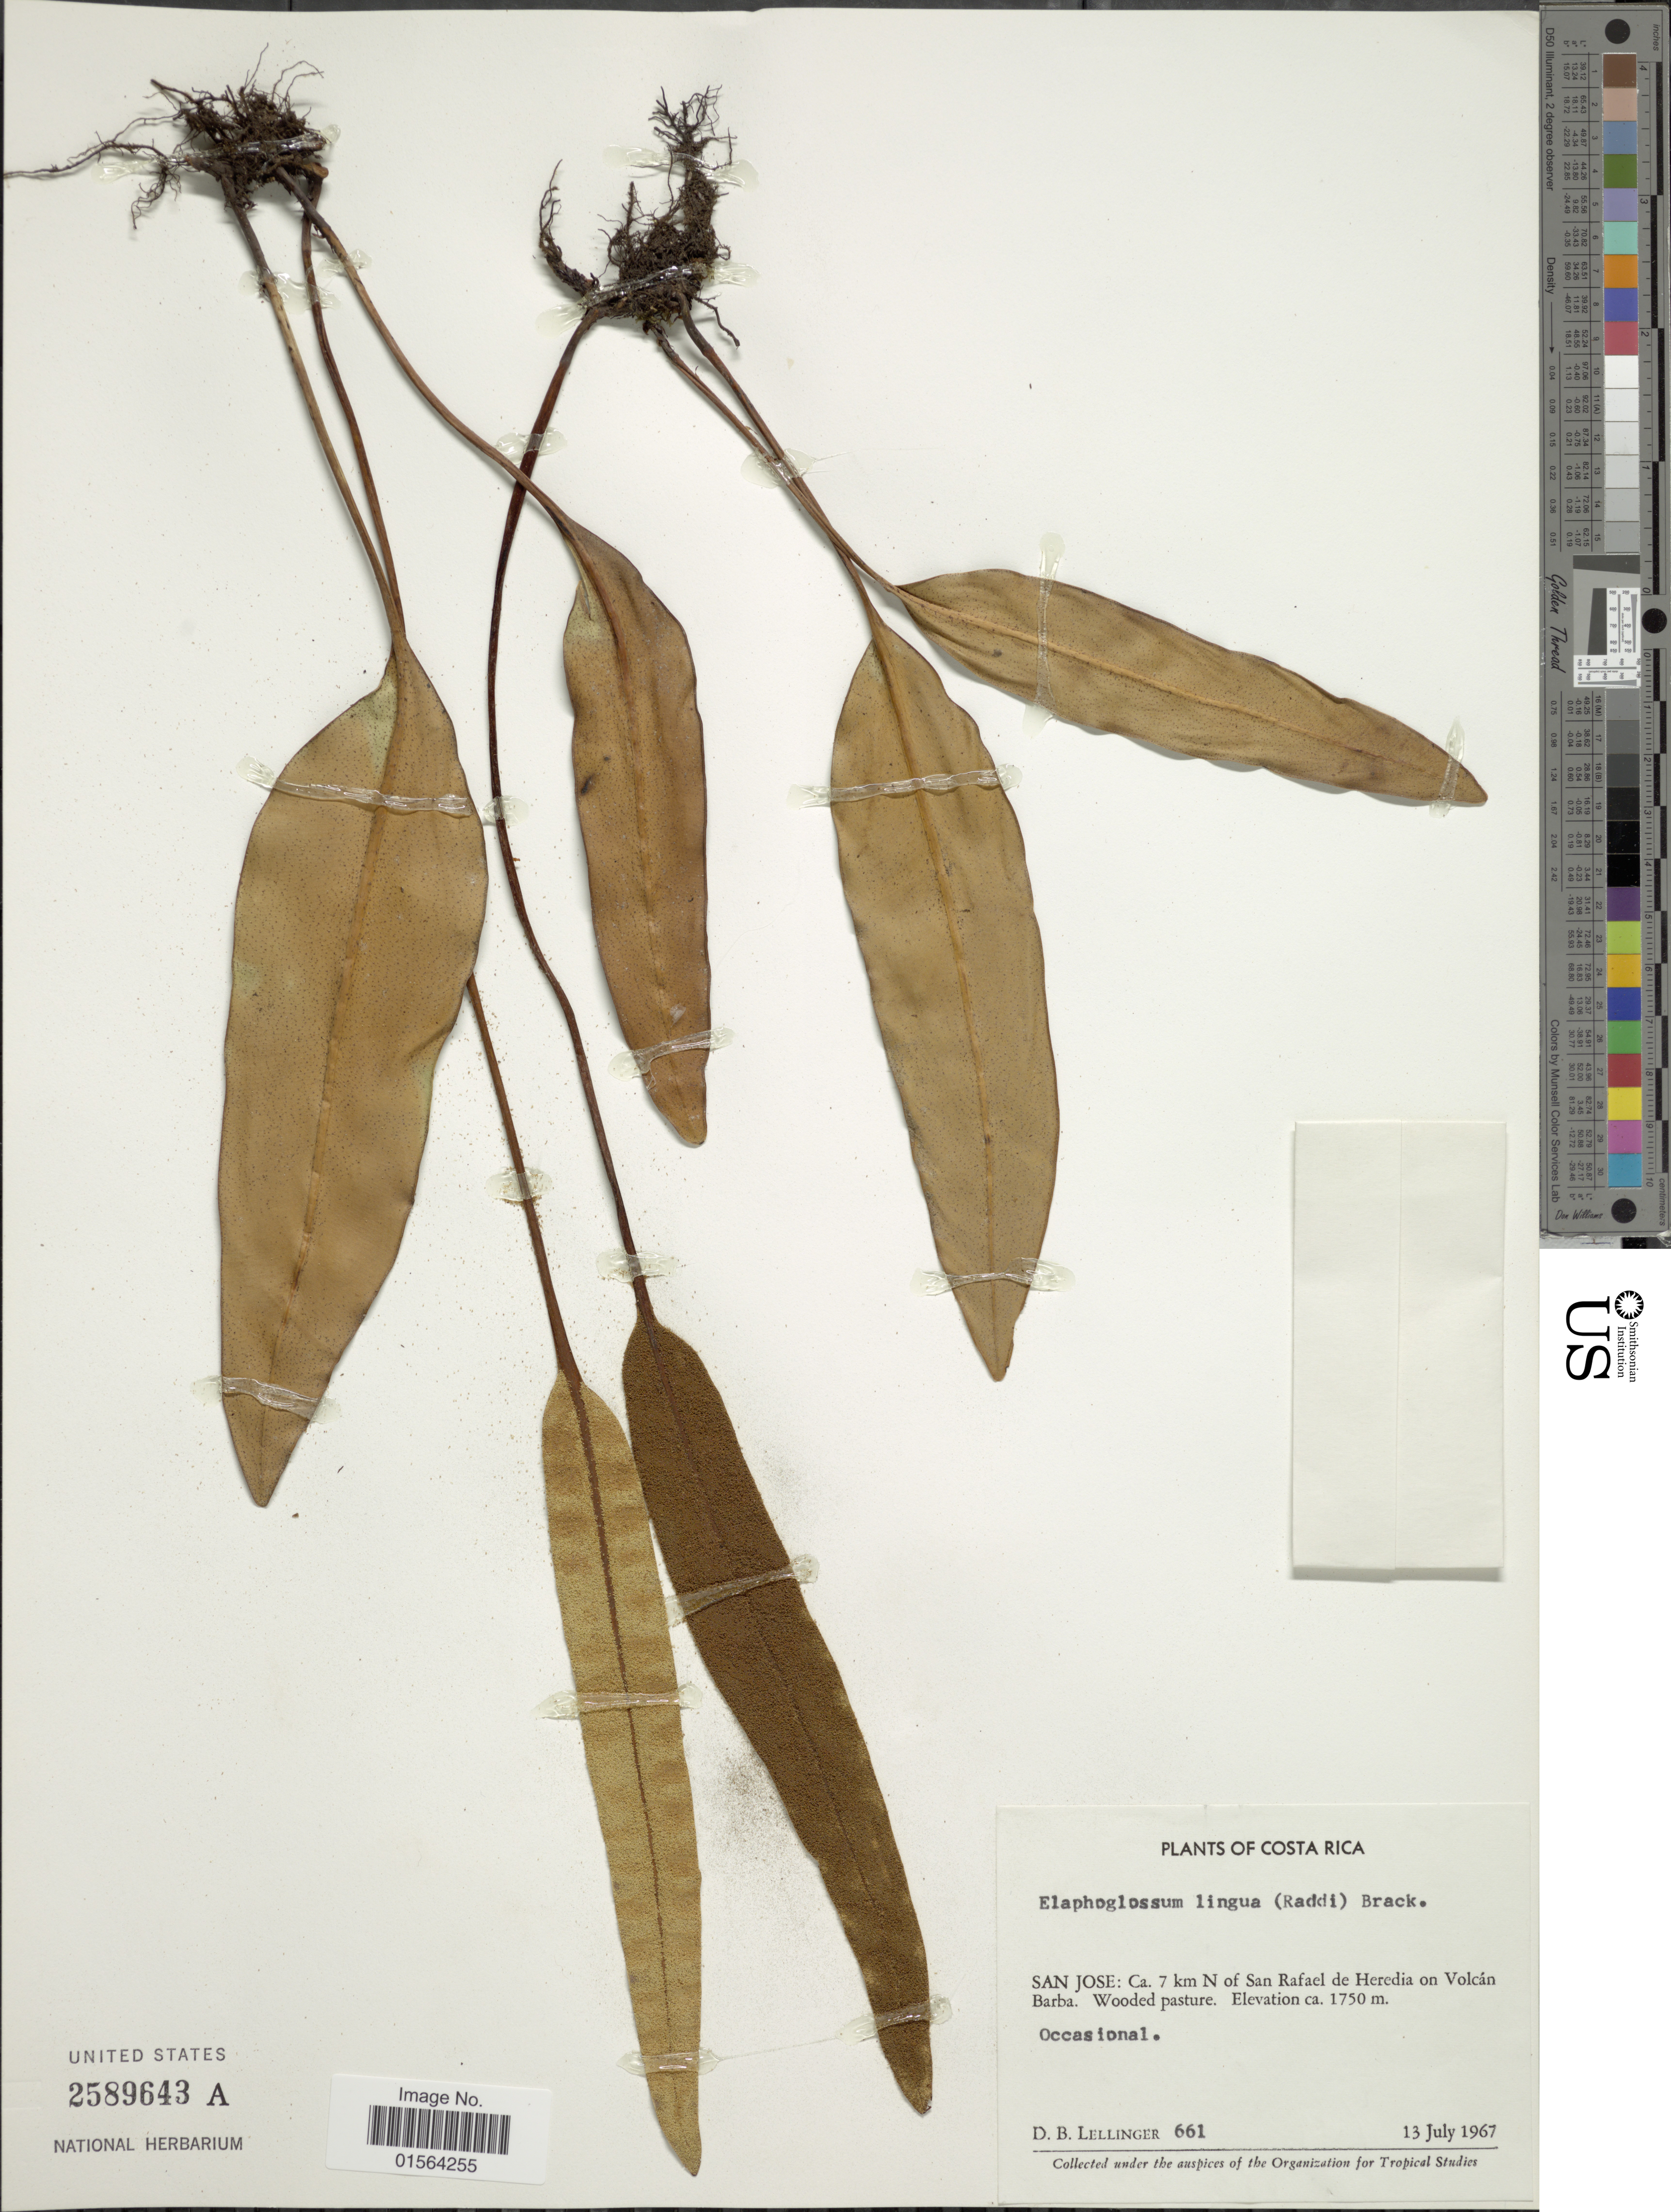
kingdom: Plantae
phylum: Tracheophyta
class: Polypodiopsida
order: Polypodiales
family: Dryopteridaceae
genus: Elaphoglossum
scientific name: Elaphoglossum lingua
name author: (C. Presl) Brack.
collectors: D. B. Lellinger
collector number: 661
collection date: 1967-07-13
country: Costa Rica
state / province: San José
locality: San Jose: Ca 7 km N of San Rafael de Heredia on Volcan Barba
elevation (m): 1750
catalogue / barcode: US 2589643A